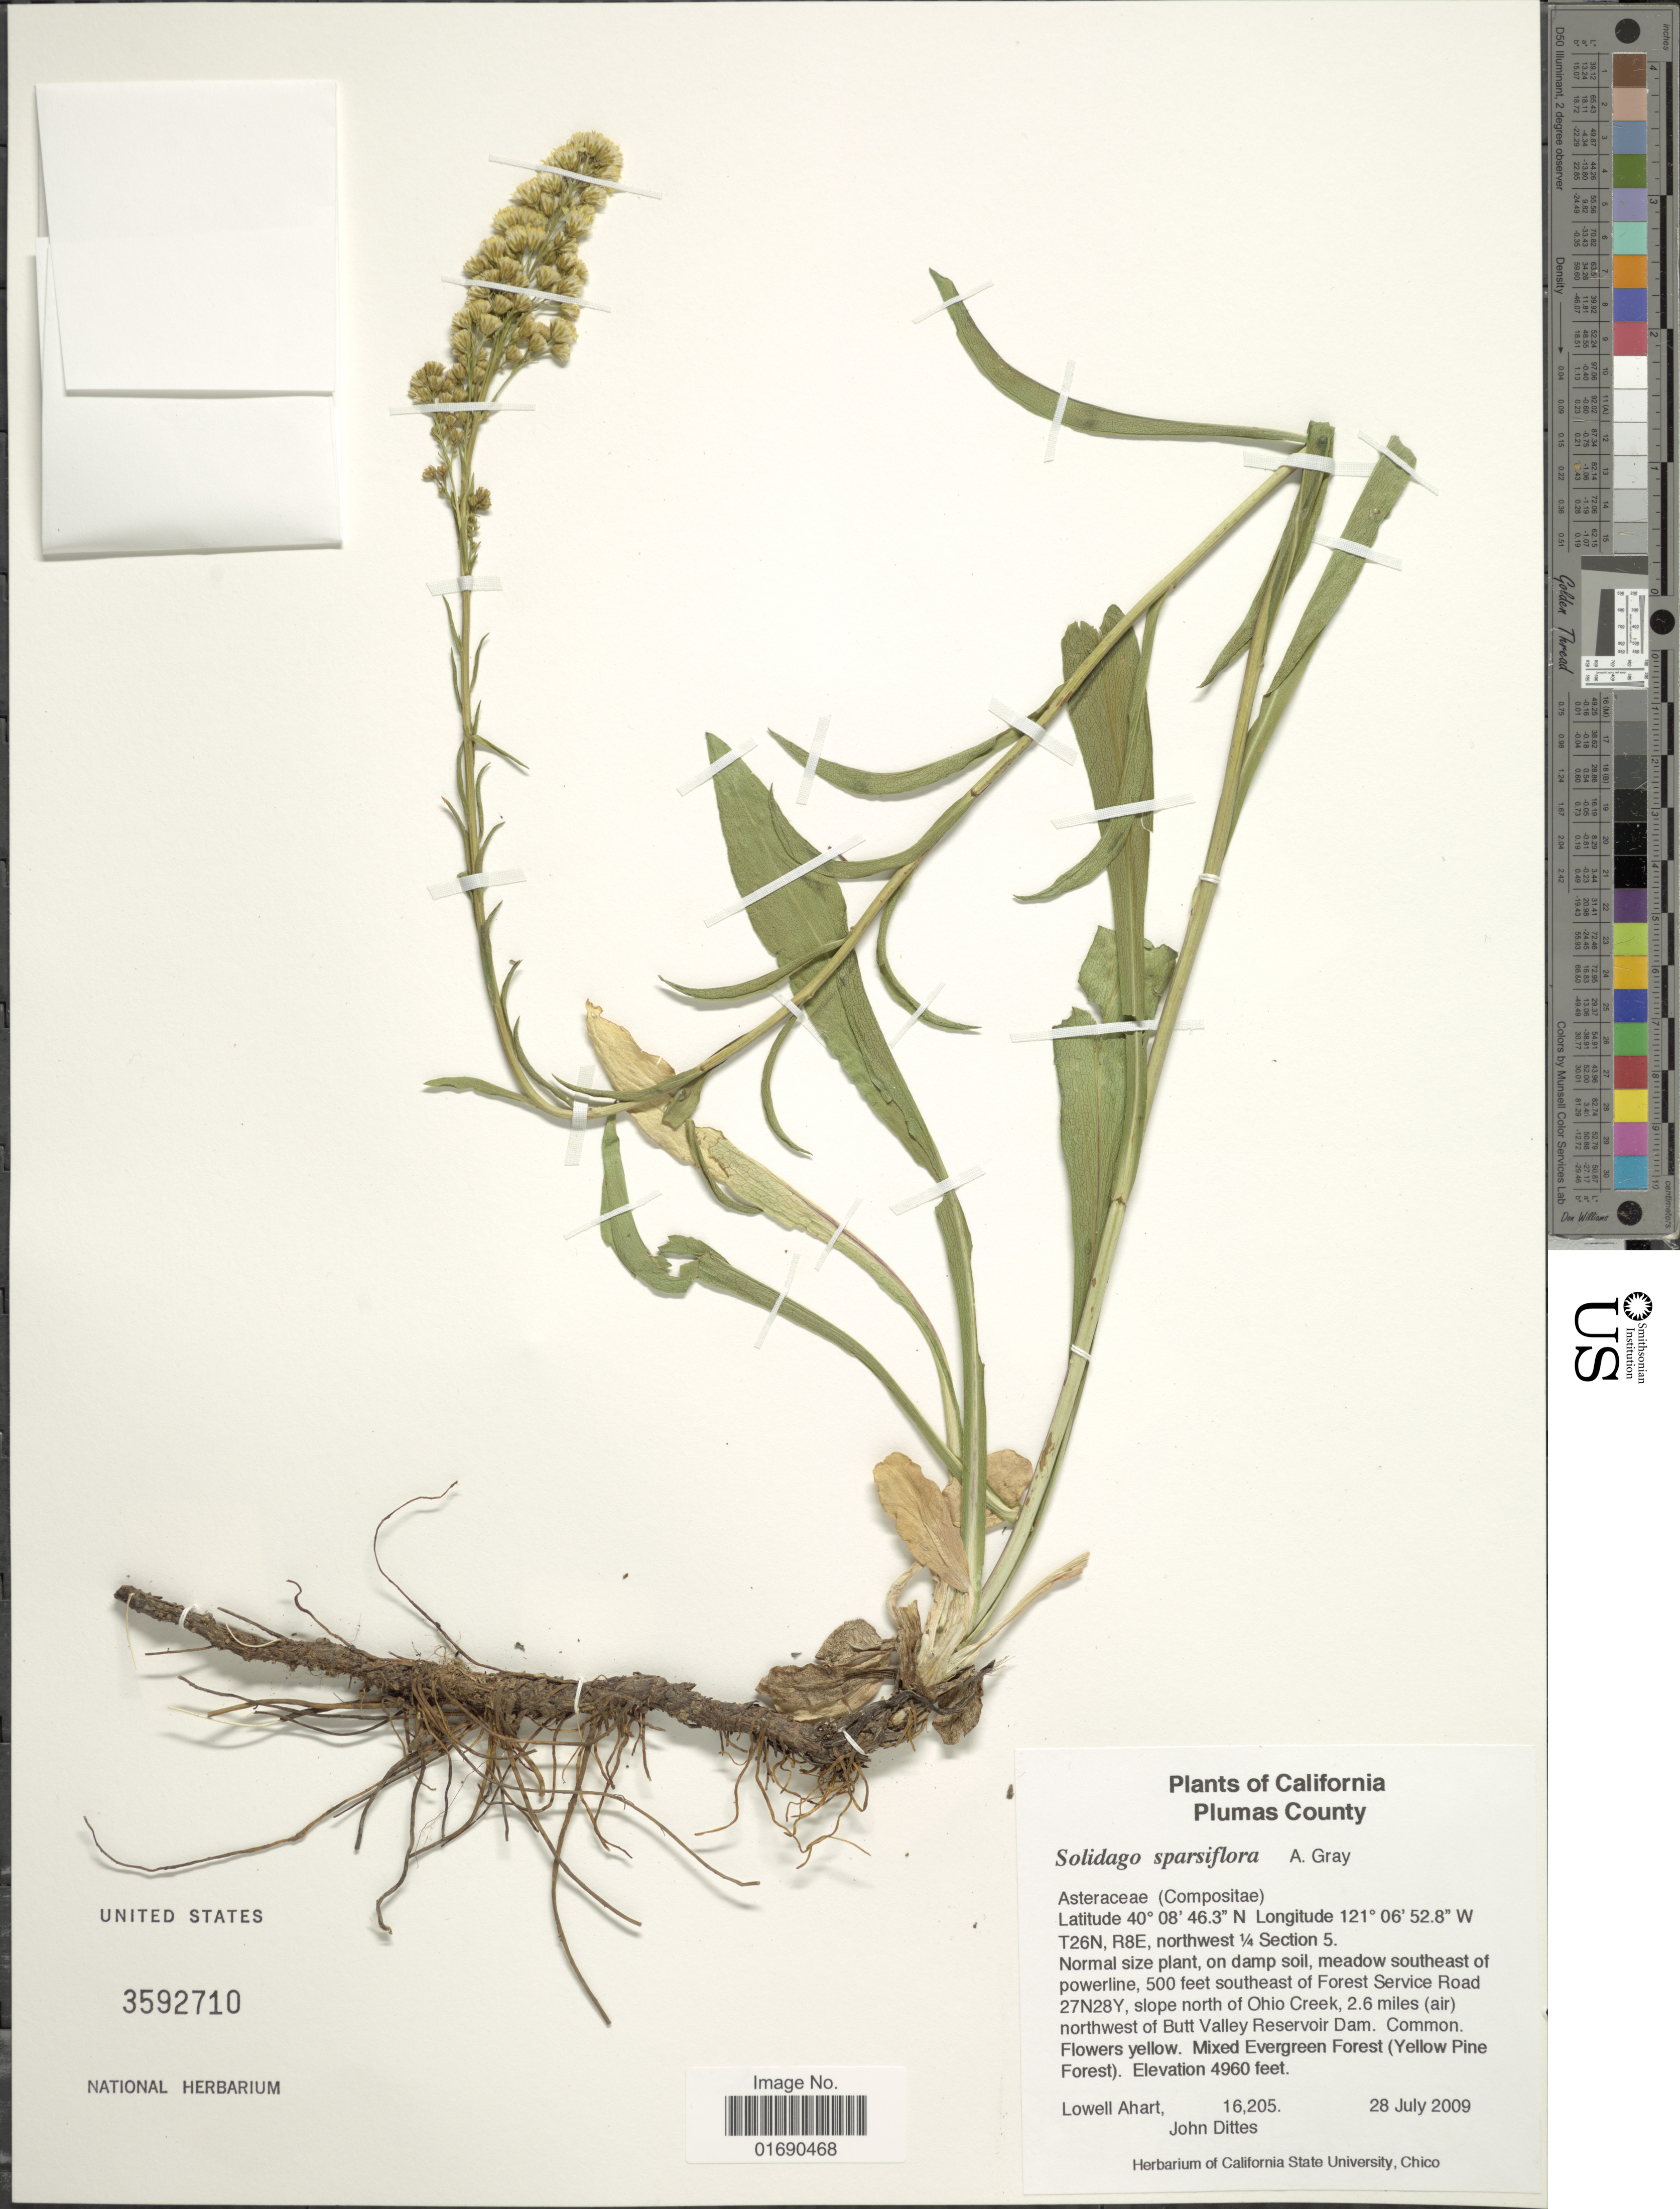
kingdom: Plantae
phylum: Tracheophyta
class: Magnoliopsida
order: Asterales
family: Asteraceae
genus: Solidago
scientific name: Solidago sparsiflora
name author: A. Gray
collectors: L. Ahart & J. Dittes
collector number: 16205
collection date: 2009-07-28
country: United States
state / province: California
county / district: Plumas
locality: Plumas County, T26N, R8E, northwest ¼ Section 5, meadow southeast of powerline, 500 feet southeast of Forest Service Road 27N28Y, slope north of Ohio Creek, 2.6 miles (air) northwest of Butt Valley Reservoir Dam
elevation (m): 1512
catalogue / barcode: US 3592710